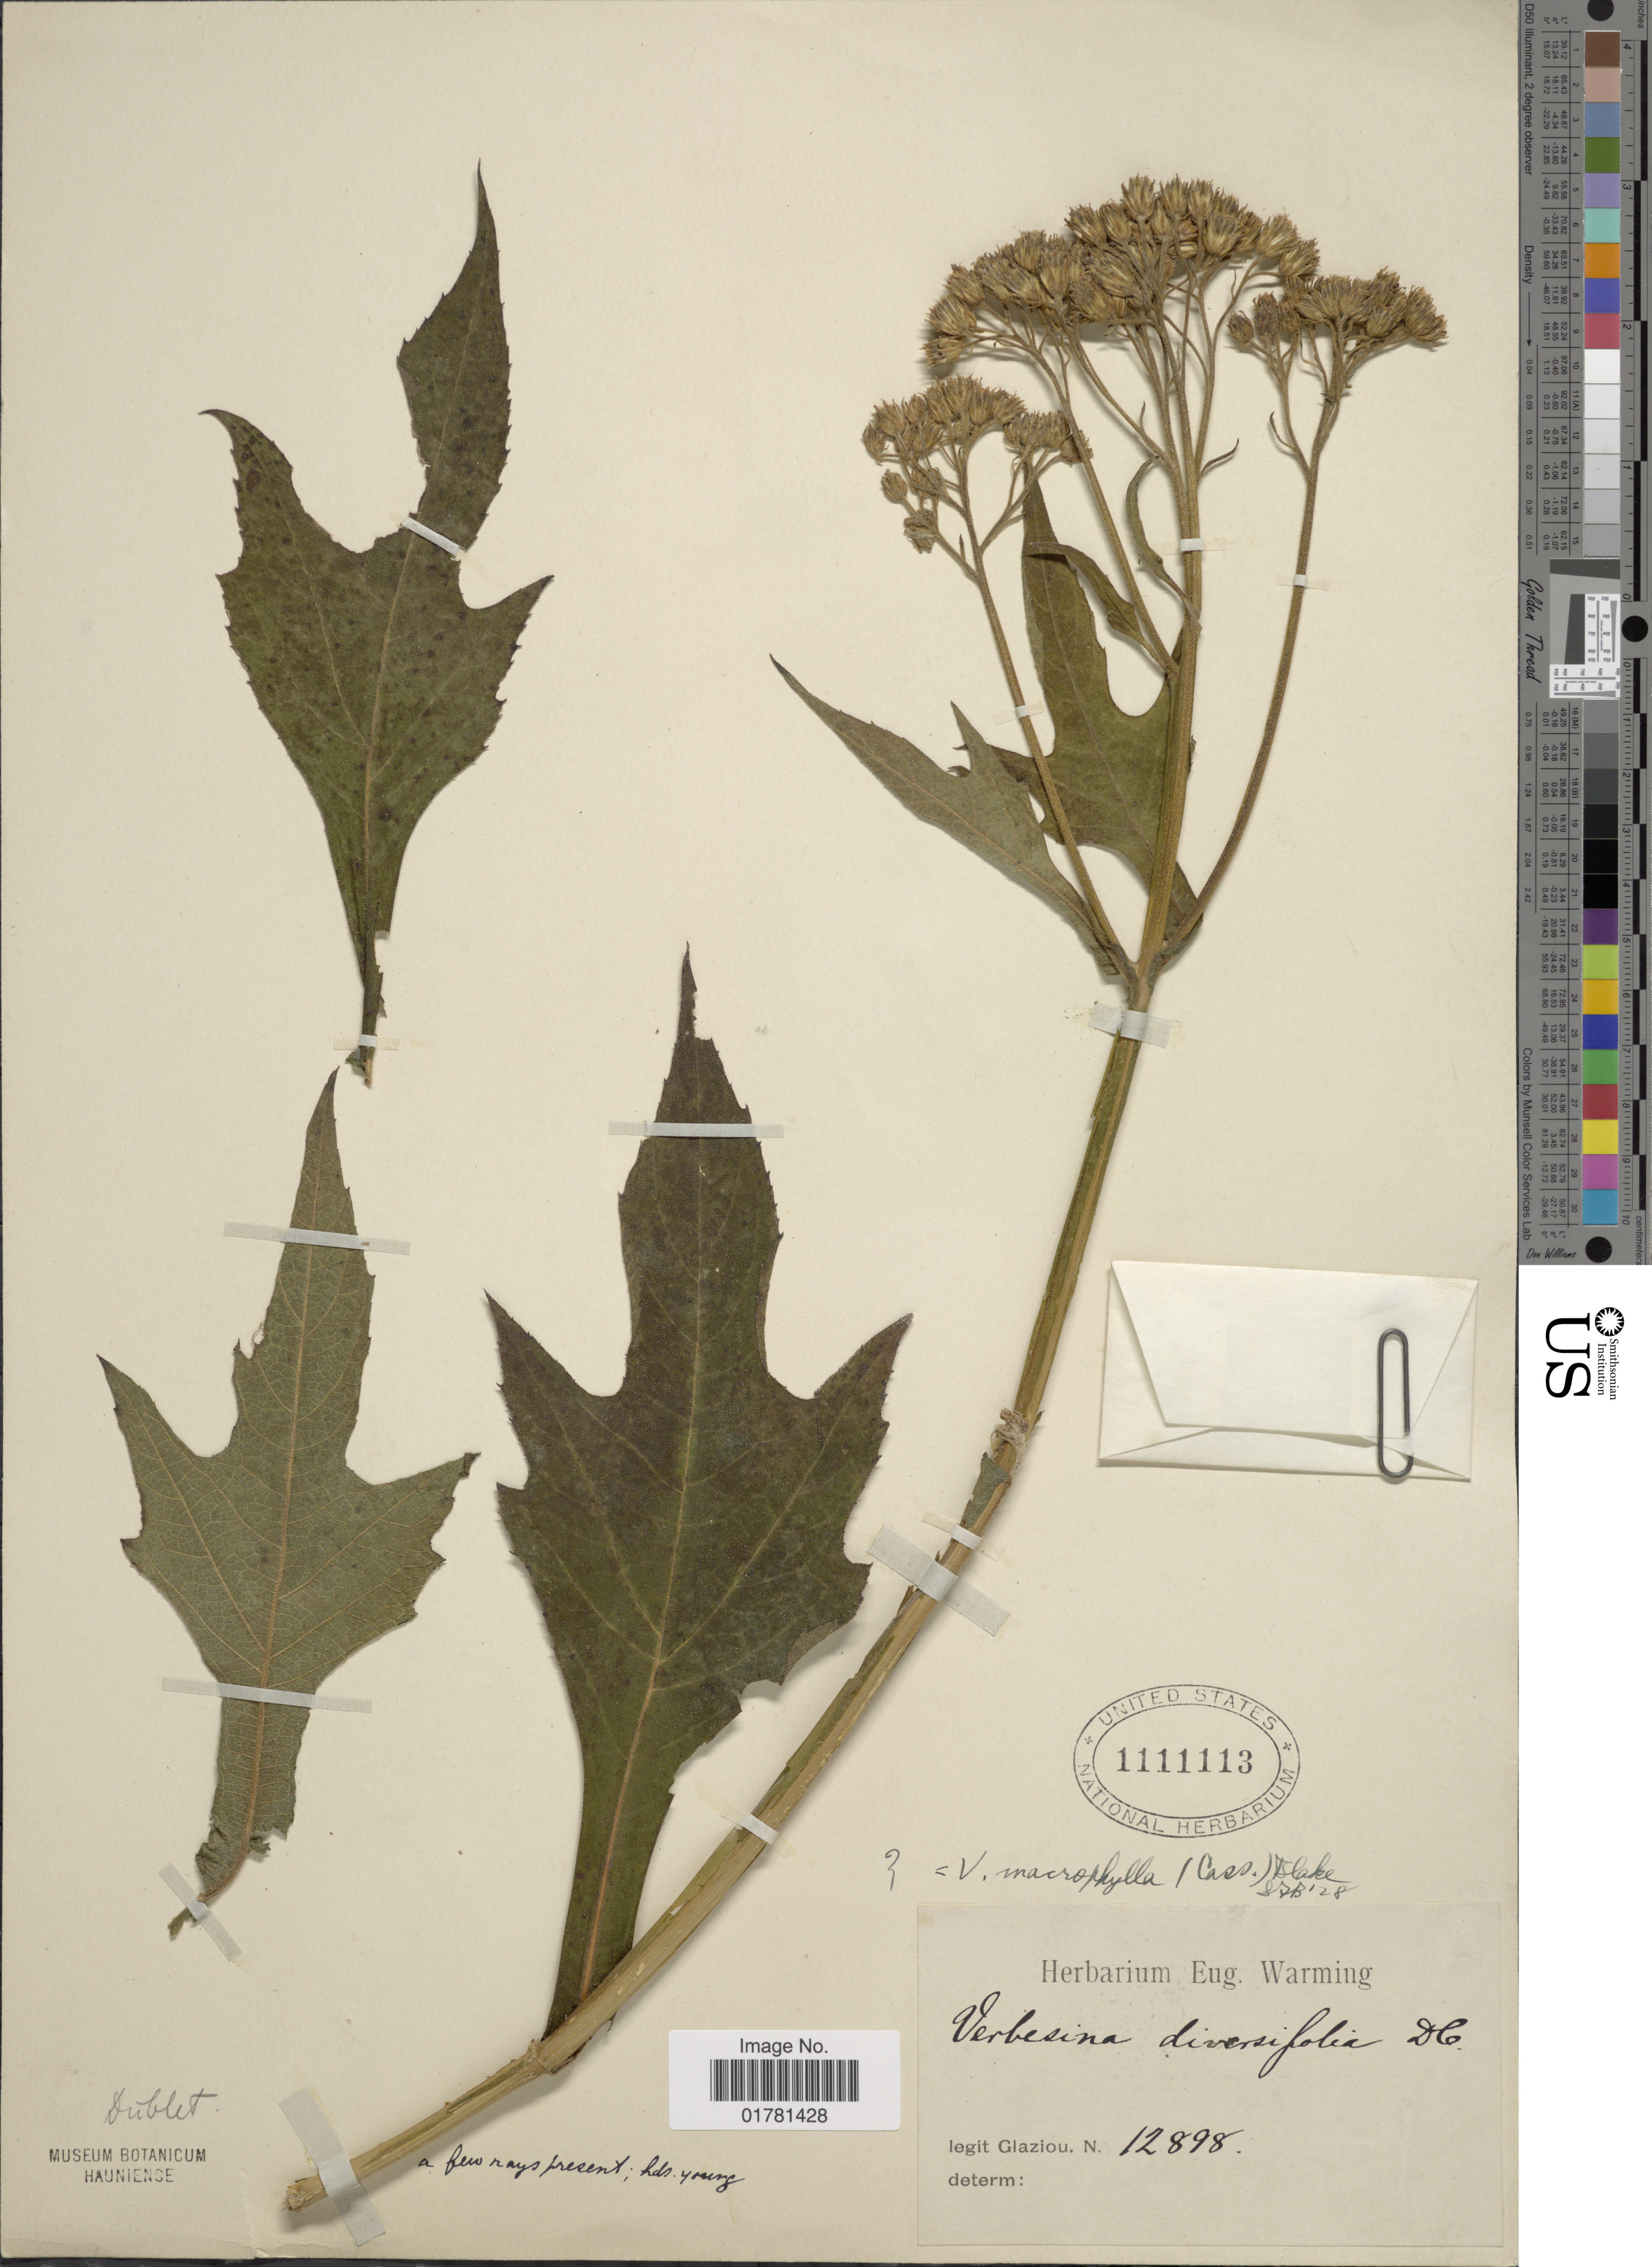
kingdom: Plantae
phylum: Tracheophyta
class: Magnoliopsida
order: Asterales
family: Asteraceae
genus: Verbesina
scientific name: Verbesina subdiscoidea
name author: Toledo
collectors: Glaziou, --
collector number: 12898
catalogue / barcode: US 1111113